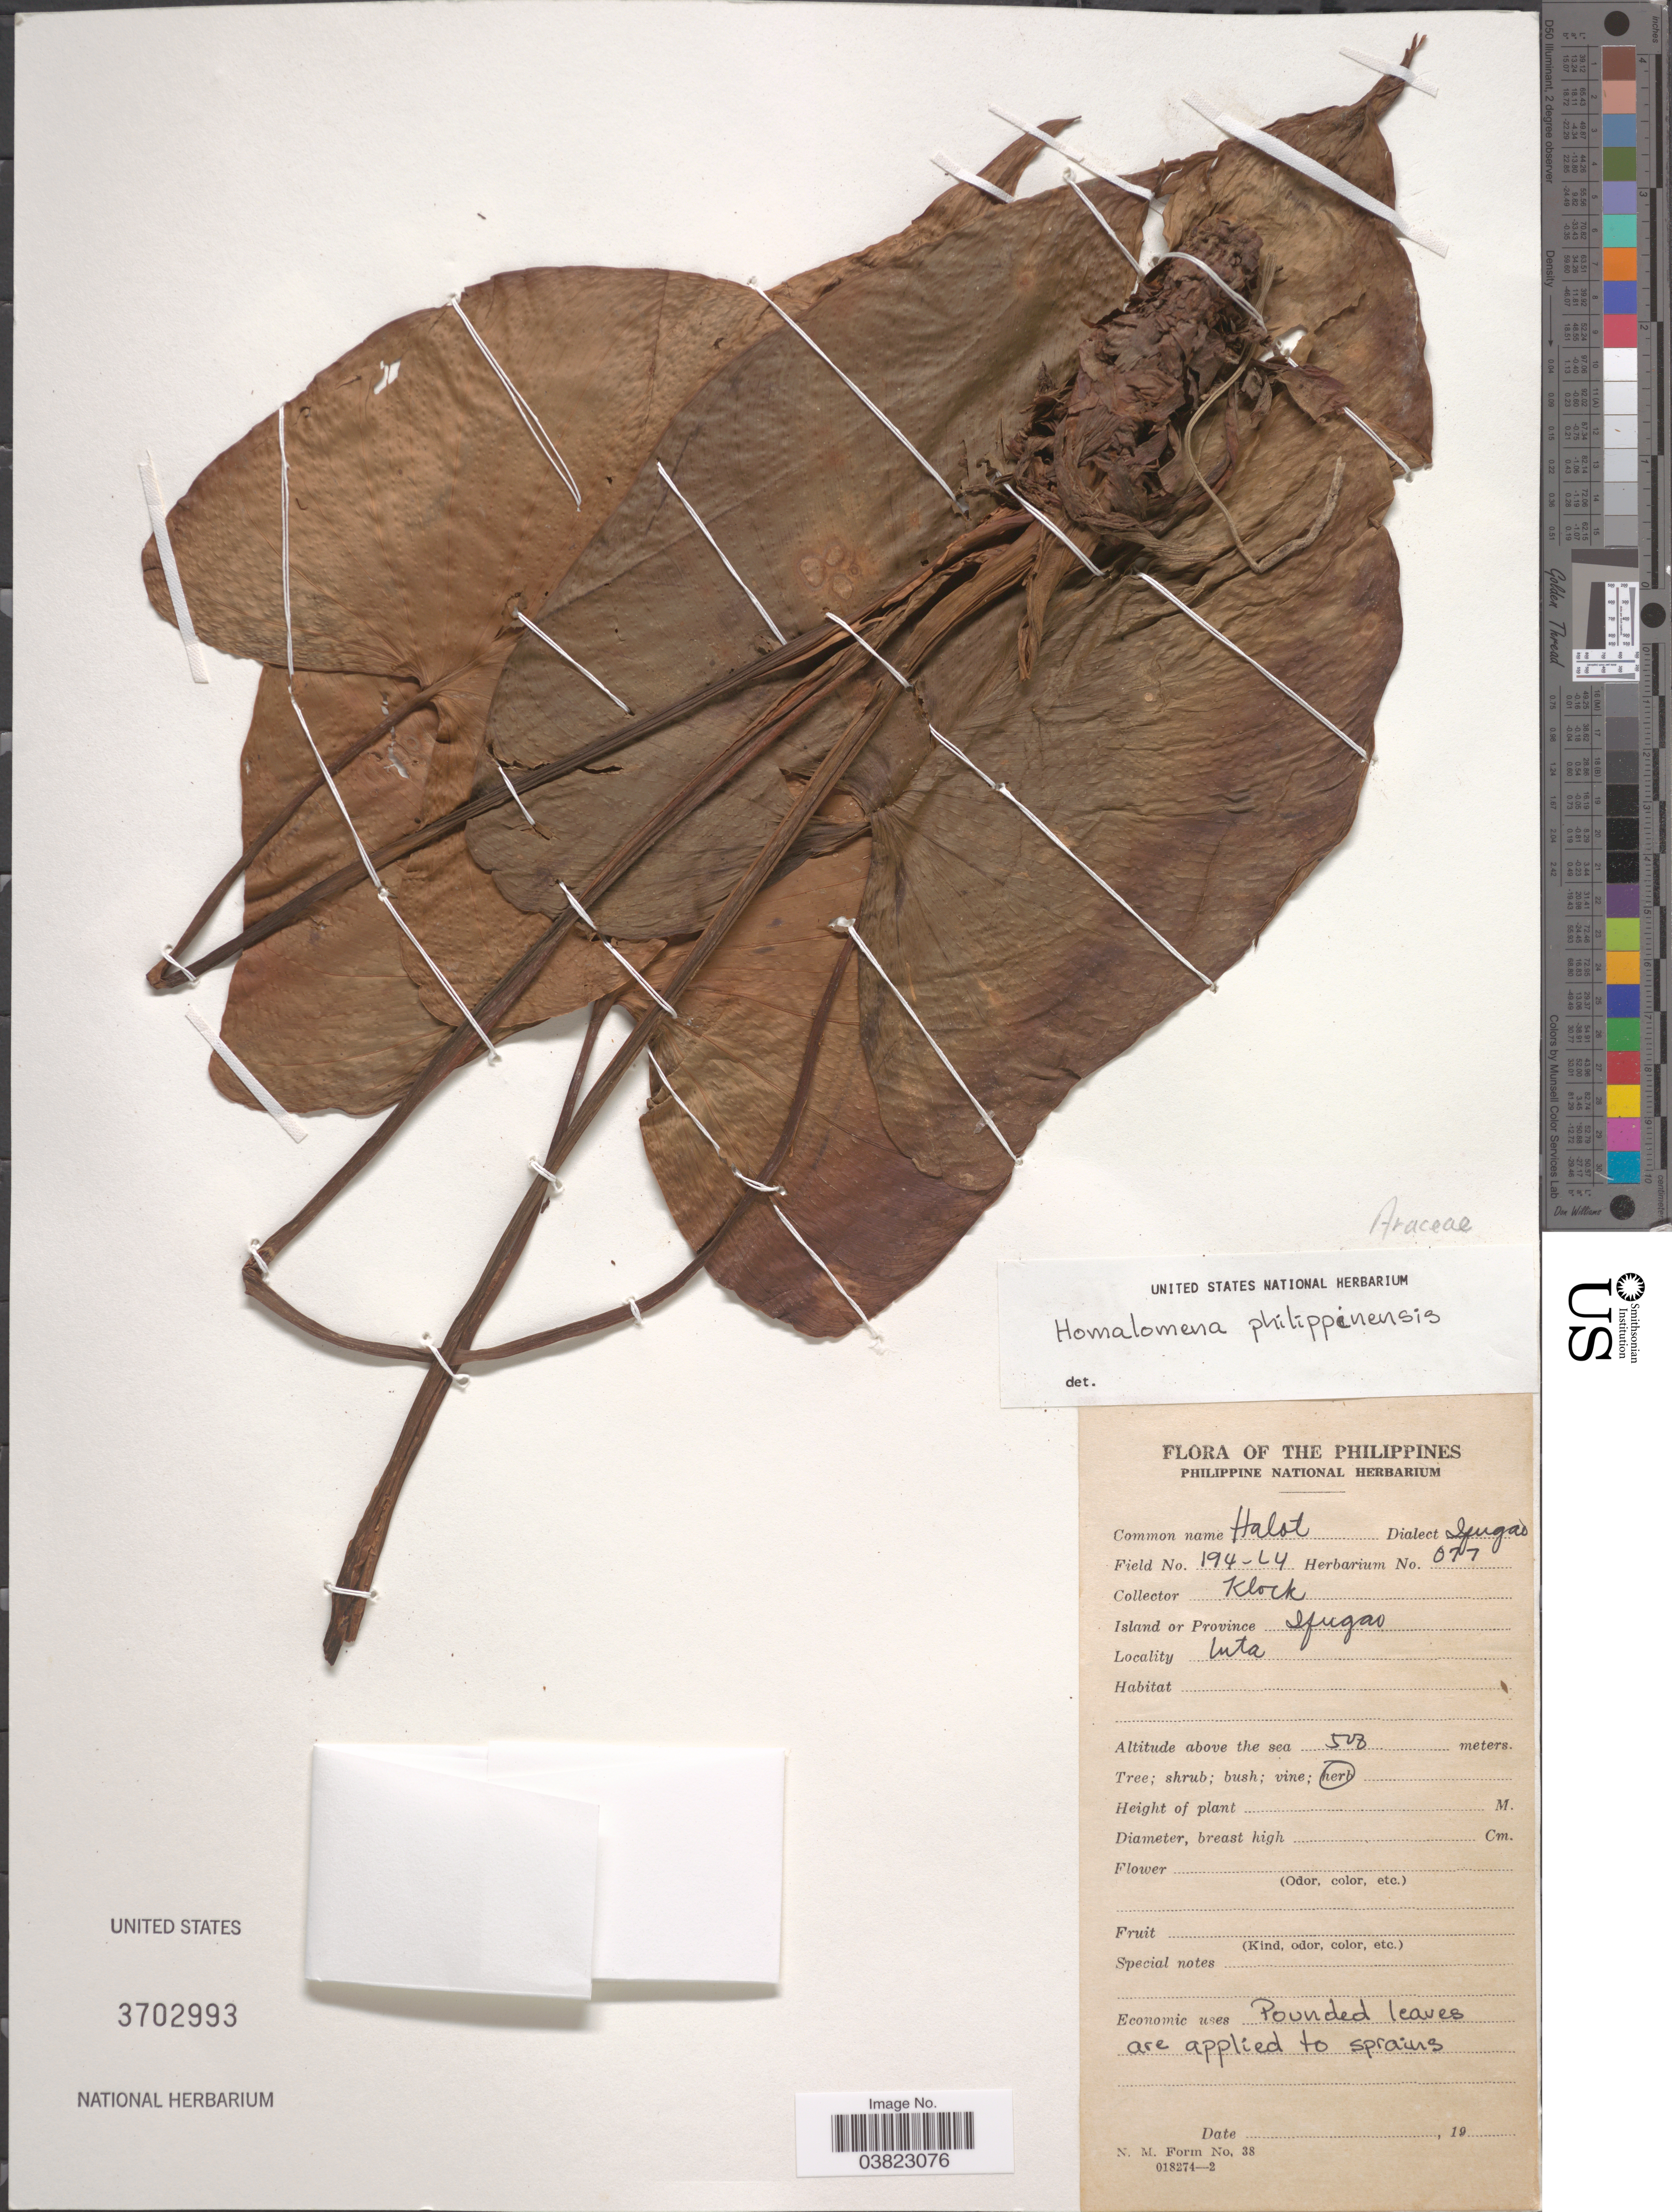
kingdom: Plantae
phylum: Tracheophyta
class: Liliopsida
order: Alismatales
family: Araceae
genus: Homalomena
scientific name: Homalomena philippinensis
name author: Engl.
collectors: Klock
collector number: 077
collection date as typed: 19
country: Philippines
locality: Island or Province Ifugao. Luta.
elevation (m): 500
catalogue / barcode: US 3702993